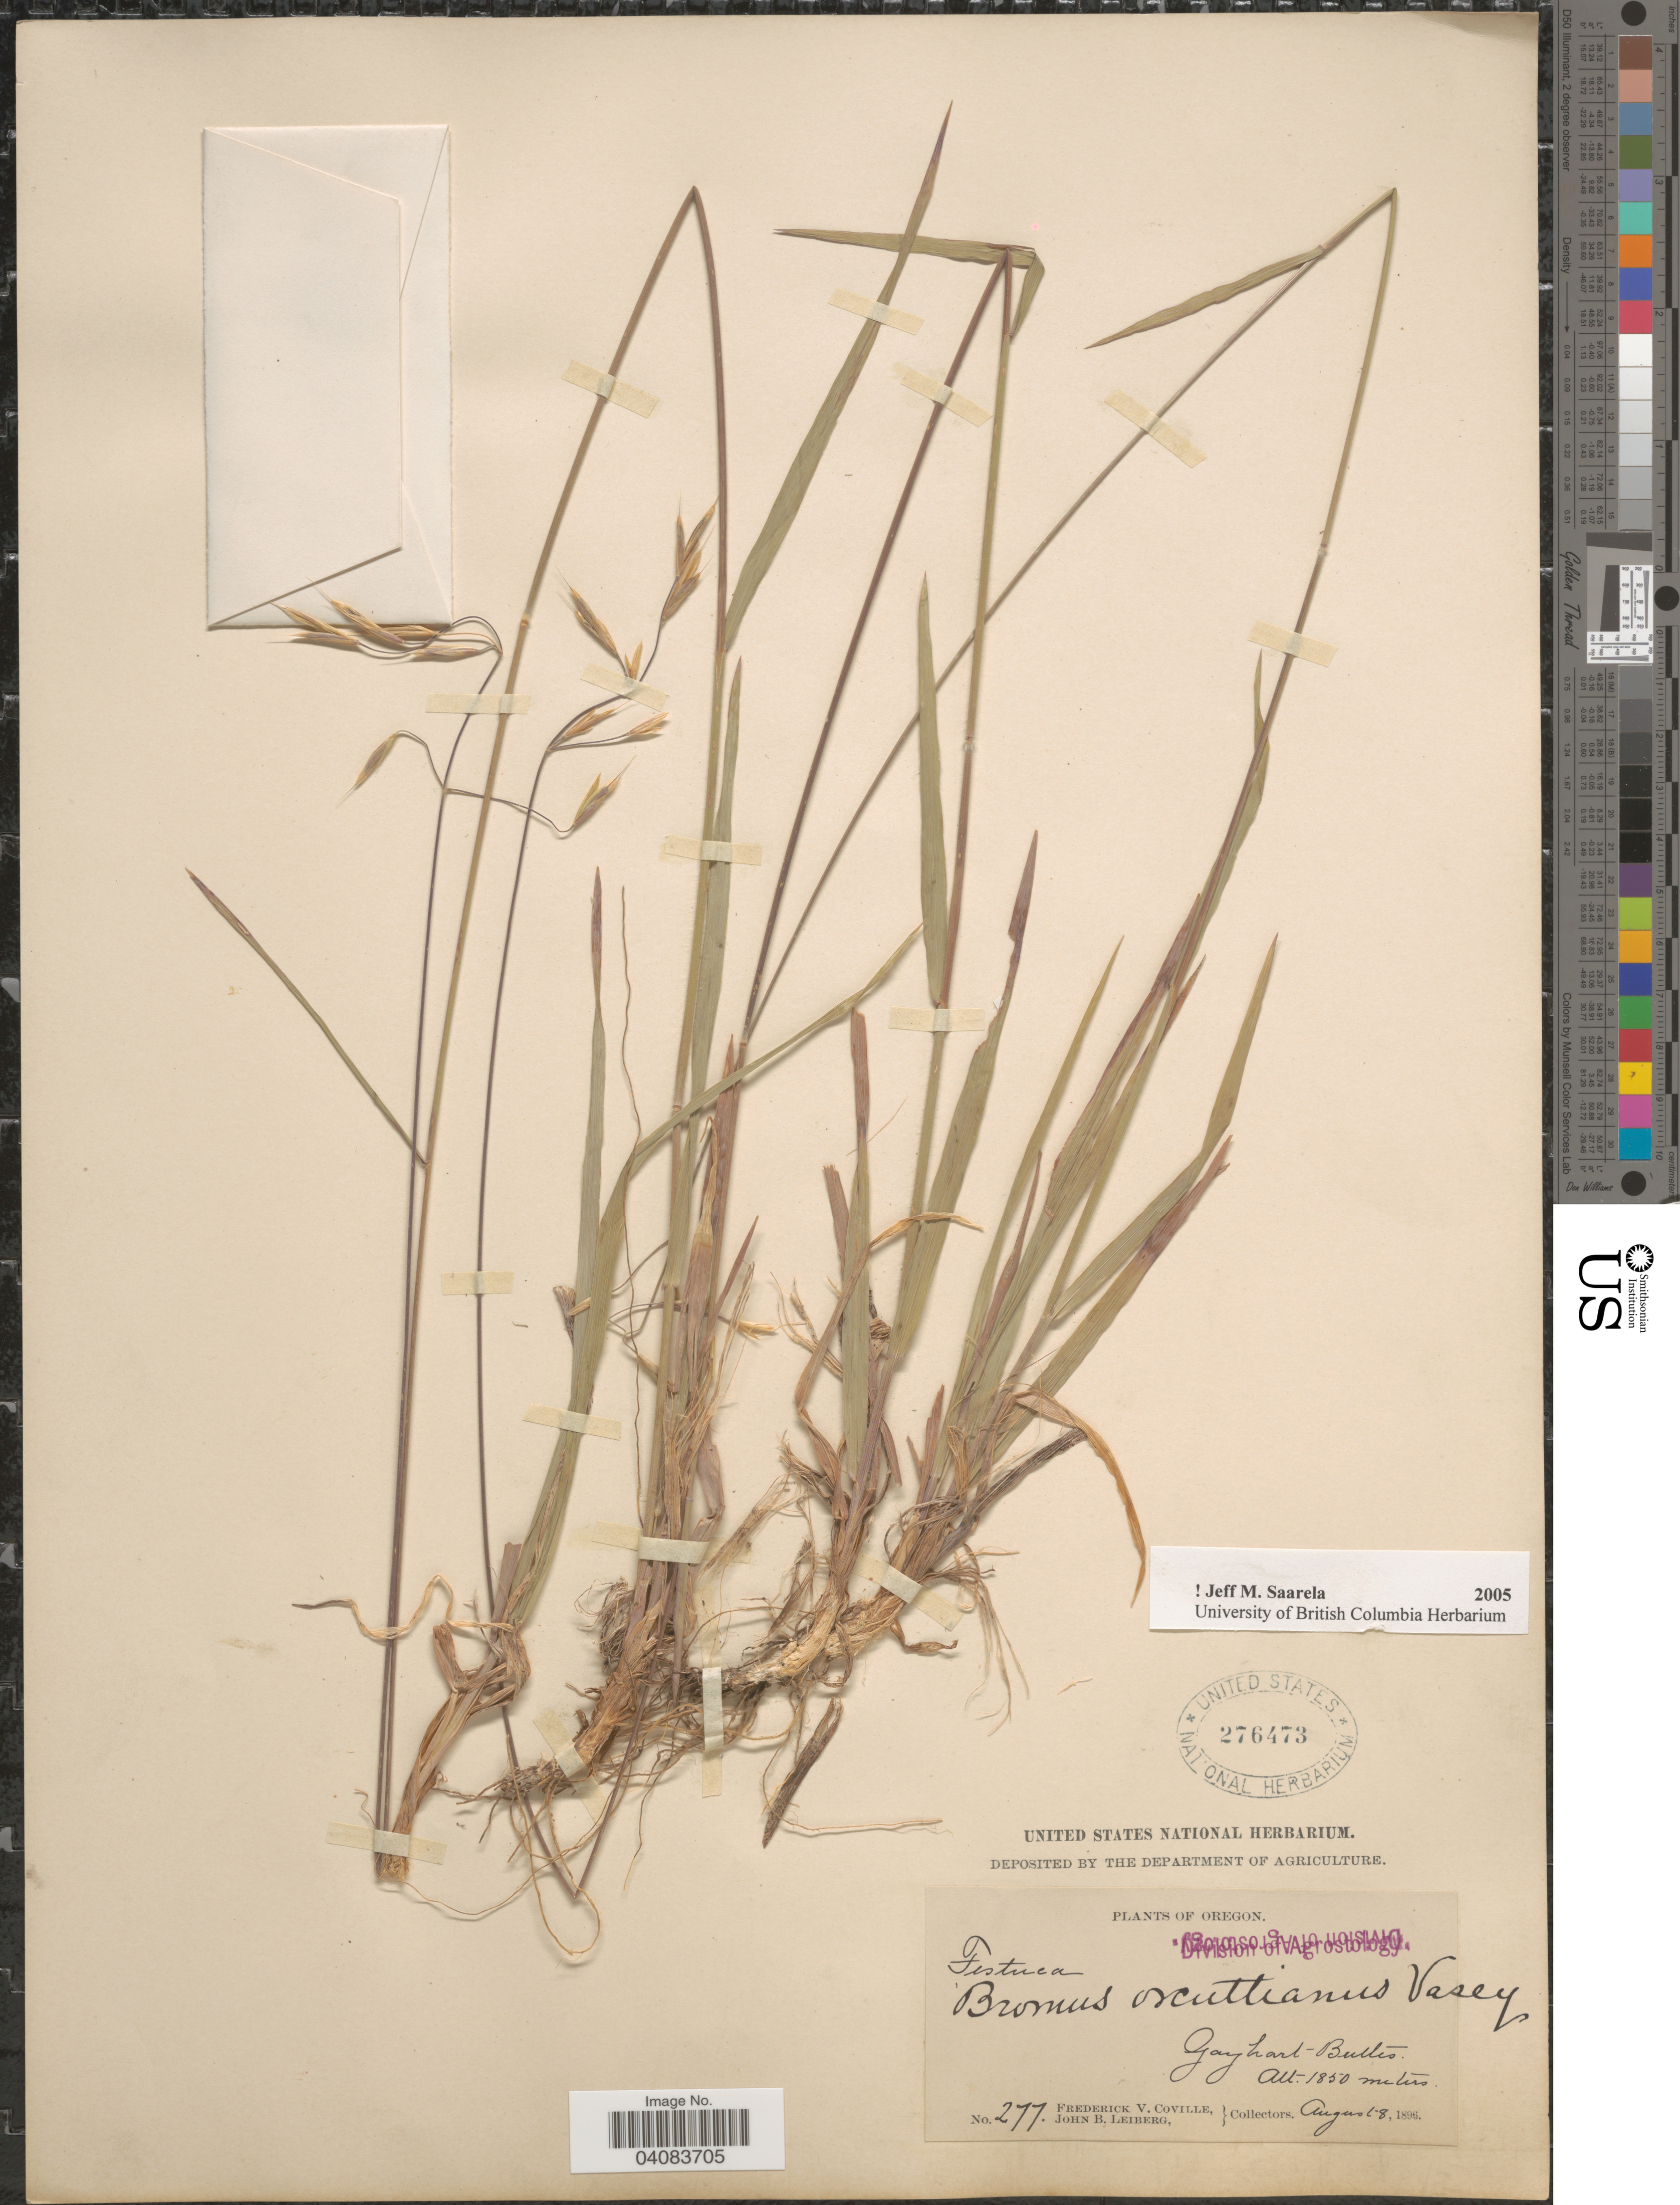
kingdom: Plantae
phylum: Tracheophyta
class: Liliopsida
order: Poales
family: Poaceae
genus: Bromus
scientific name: Bromus orcuttianus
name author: Vasey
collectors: F. V. Coville & J. B. Leiberg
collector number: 277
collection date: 1896-08-18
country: United States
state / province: Oregon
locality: Gayhart Buttes.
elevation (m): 1850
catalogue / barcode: US 276473